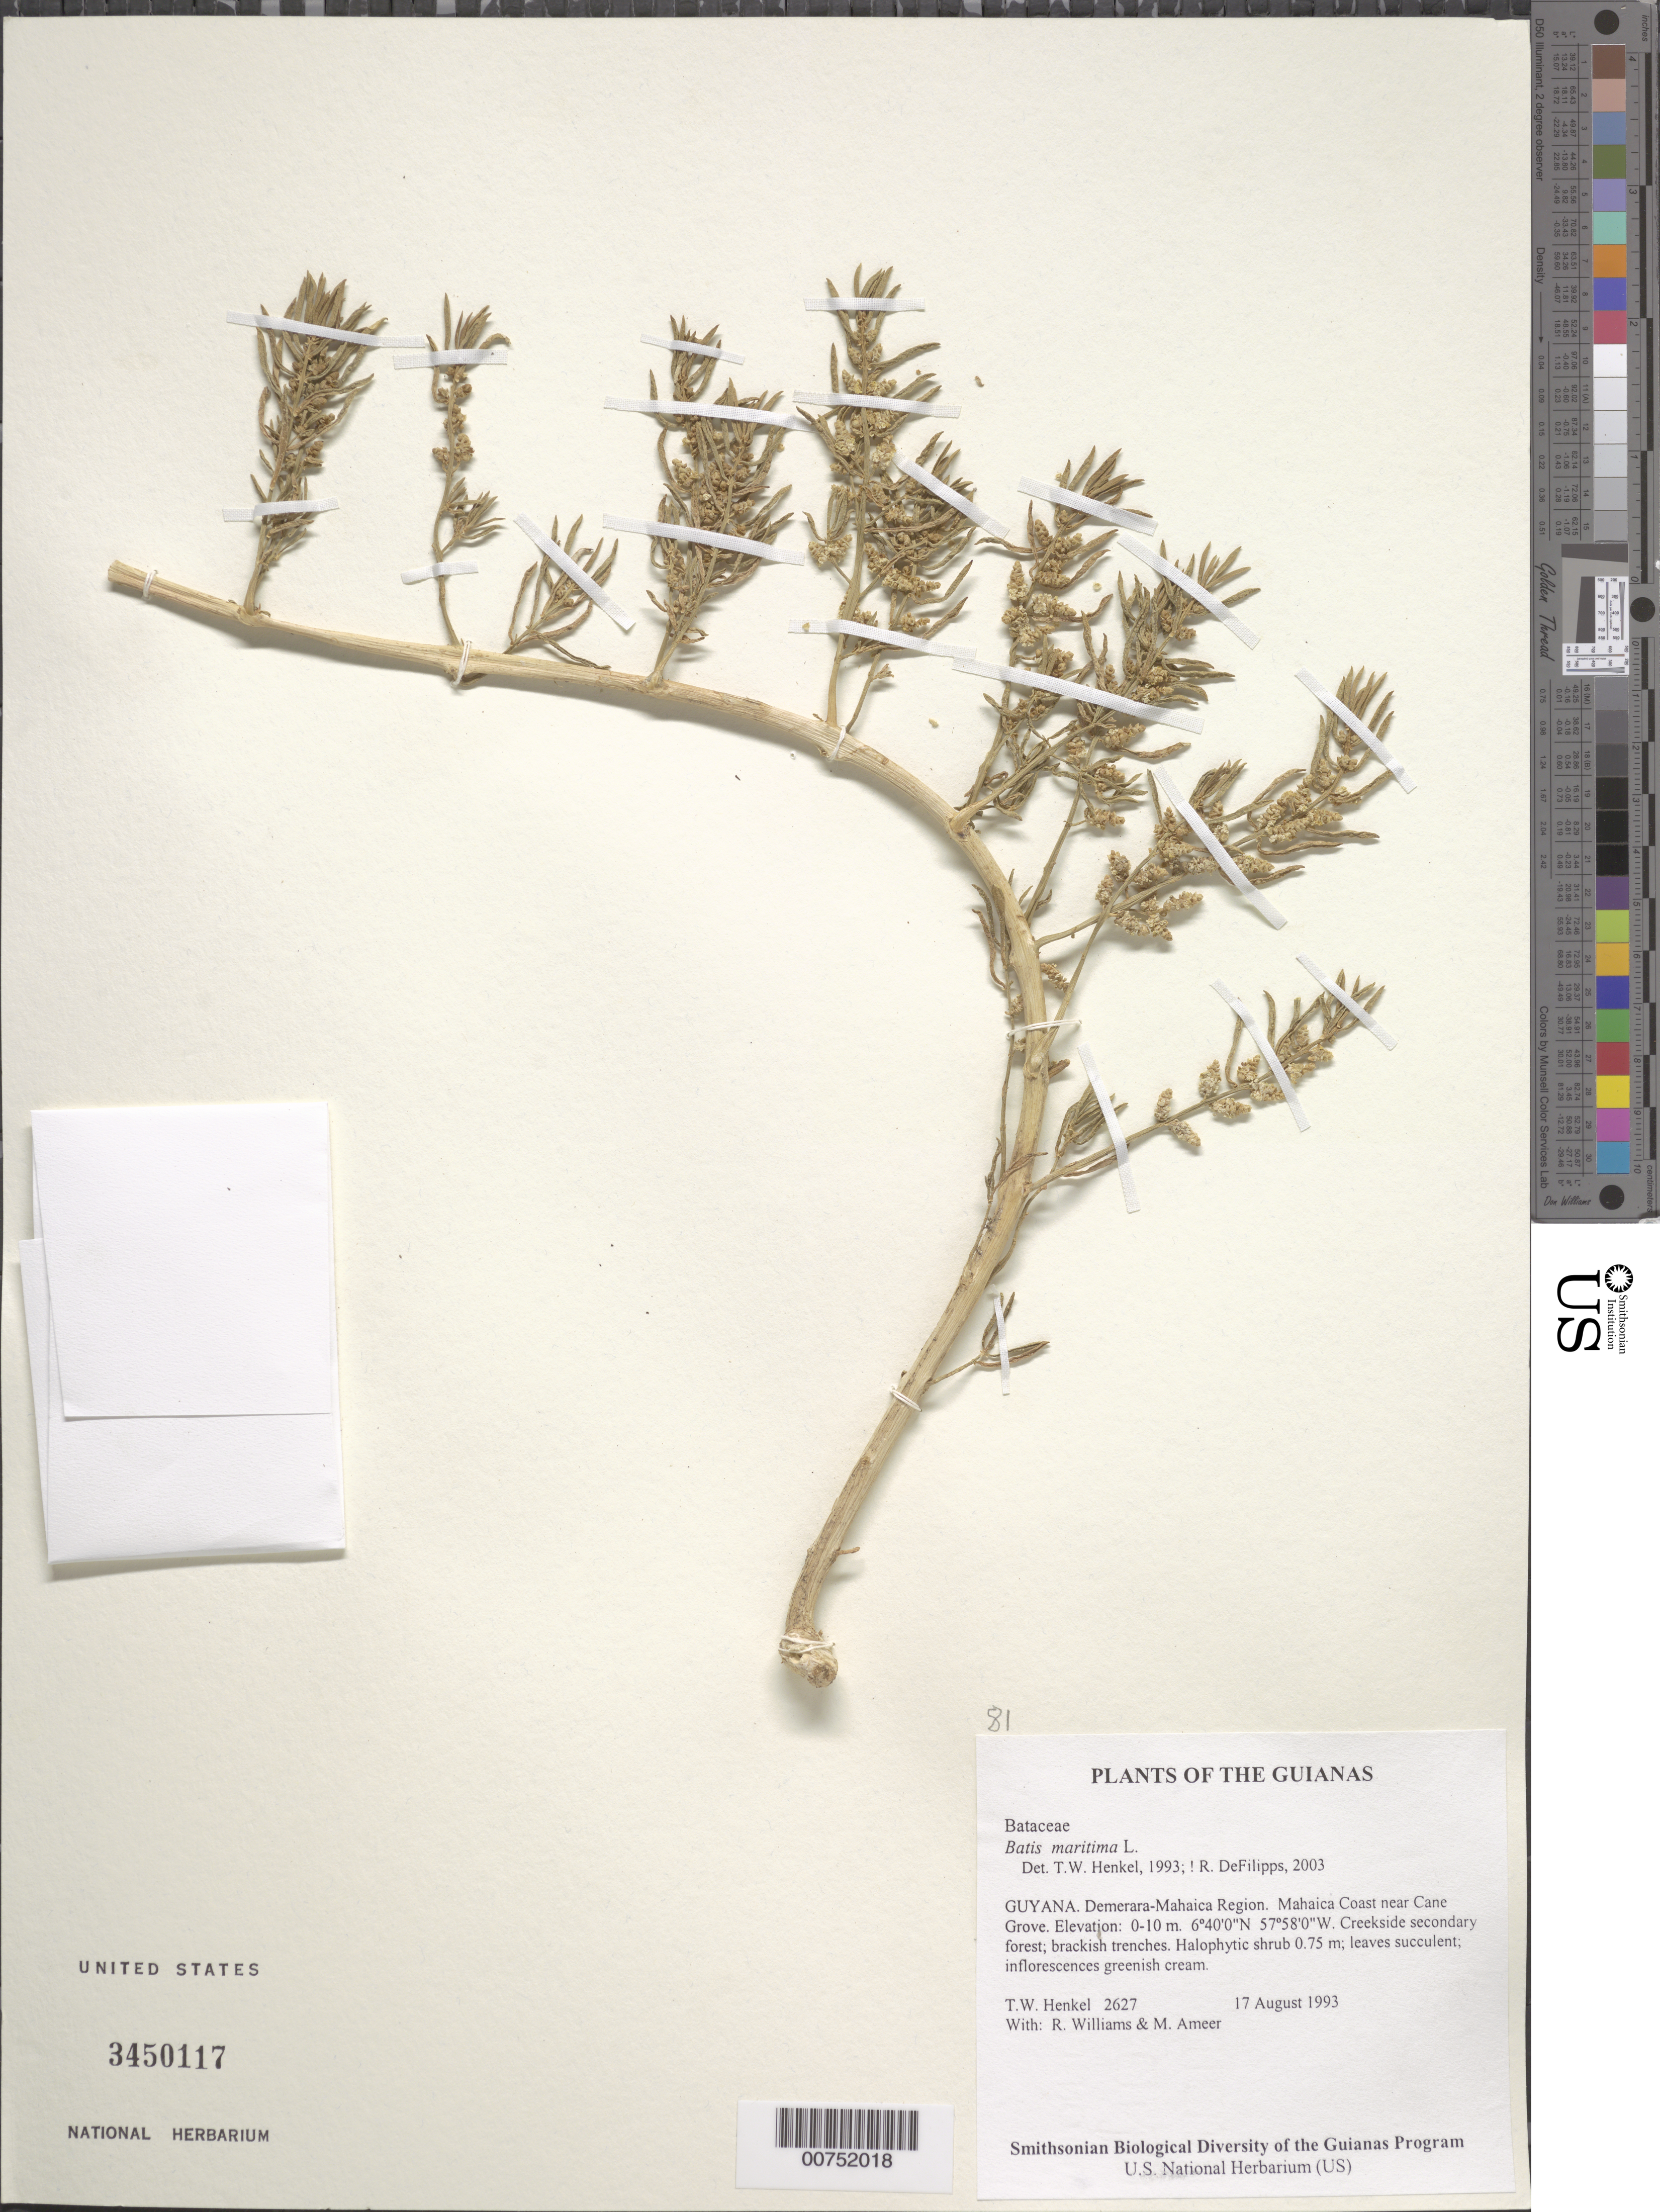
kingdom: Plantae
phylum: Tracheophyta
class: Magnoliopsida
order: Brassicales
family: Bataceae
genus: Batis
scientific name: Batis maritima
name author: L.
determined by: DeFilipps, R. A.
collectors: T. Henkel, R. Williams & M. Ameer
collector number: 2627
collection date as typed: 17 August 1993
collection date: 1993-08-17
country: Guyana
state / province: Demerara-Mahaica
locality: Mahaica Coast near Cane Grove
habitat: Creekside secondary forest; brackish trenches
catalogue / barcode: US 3450117